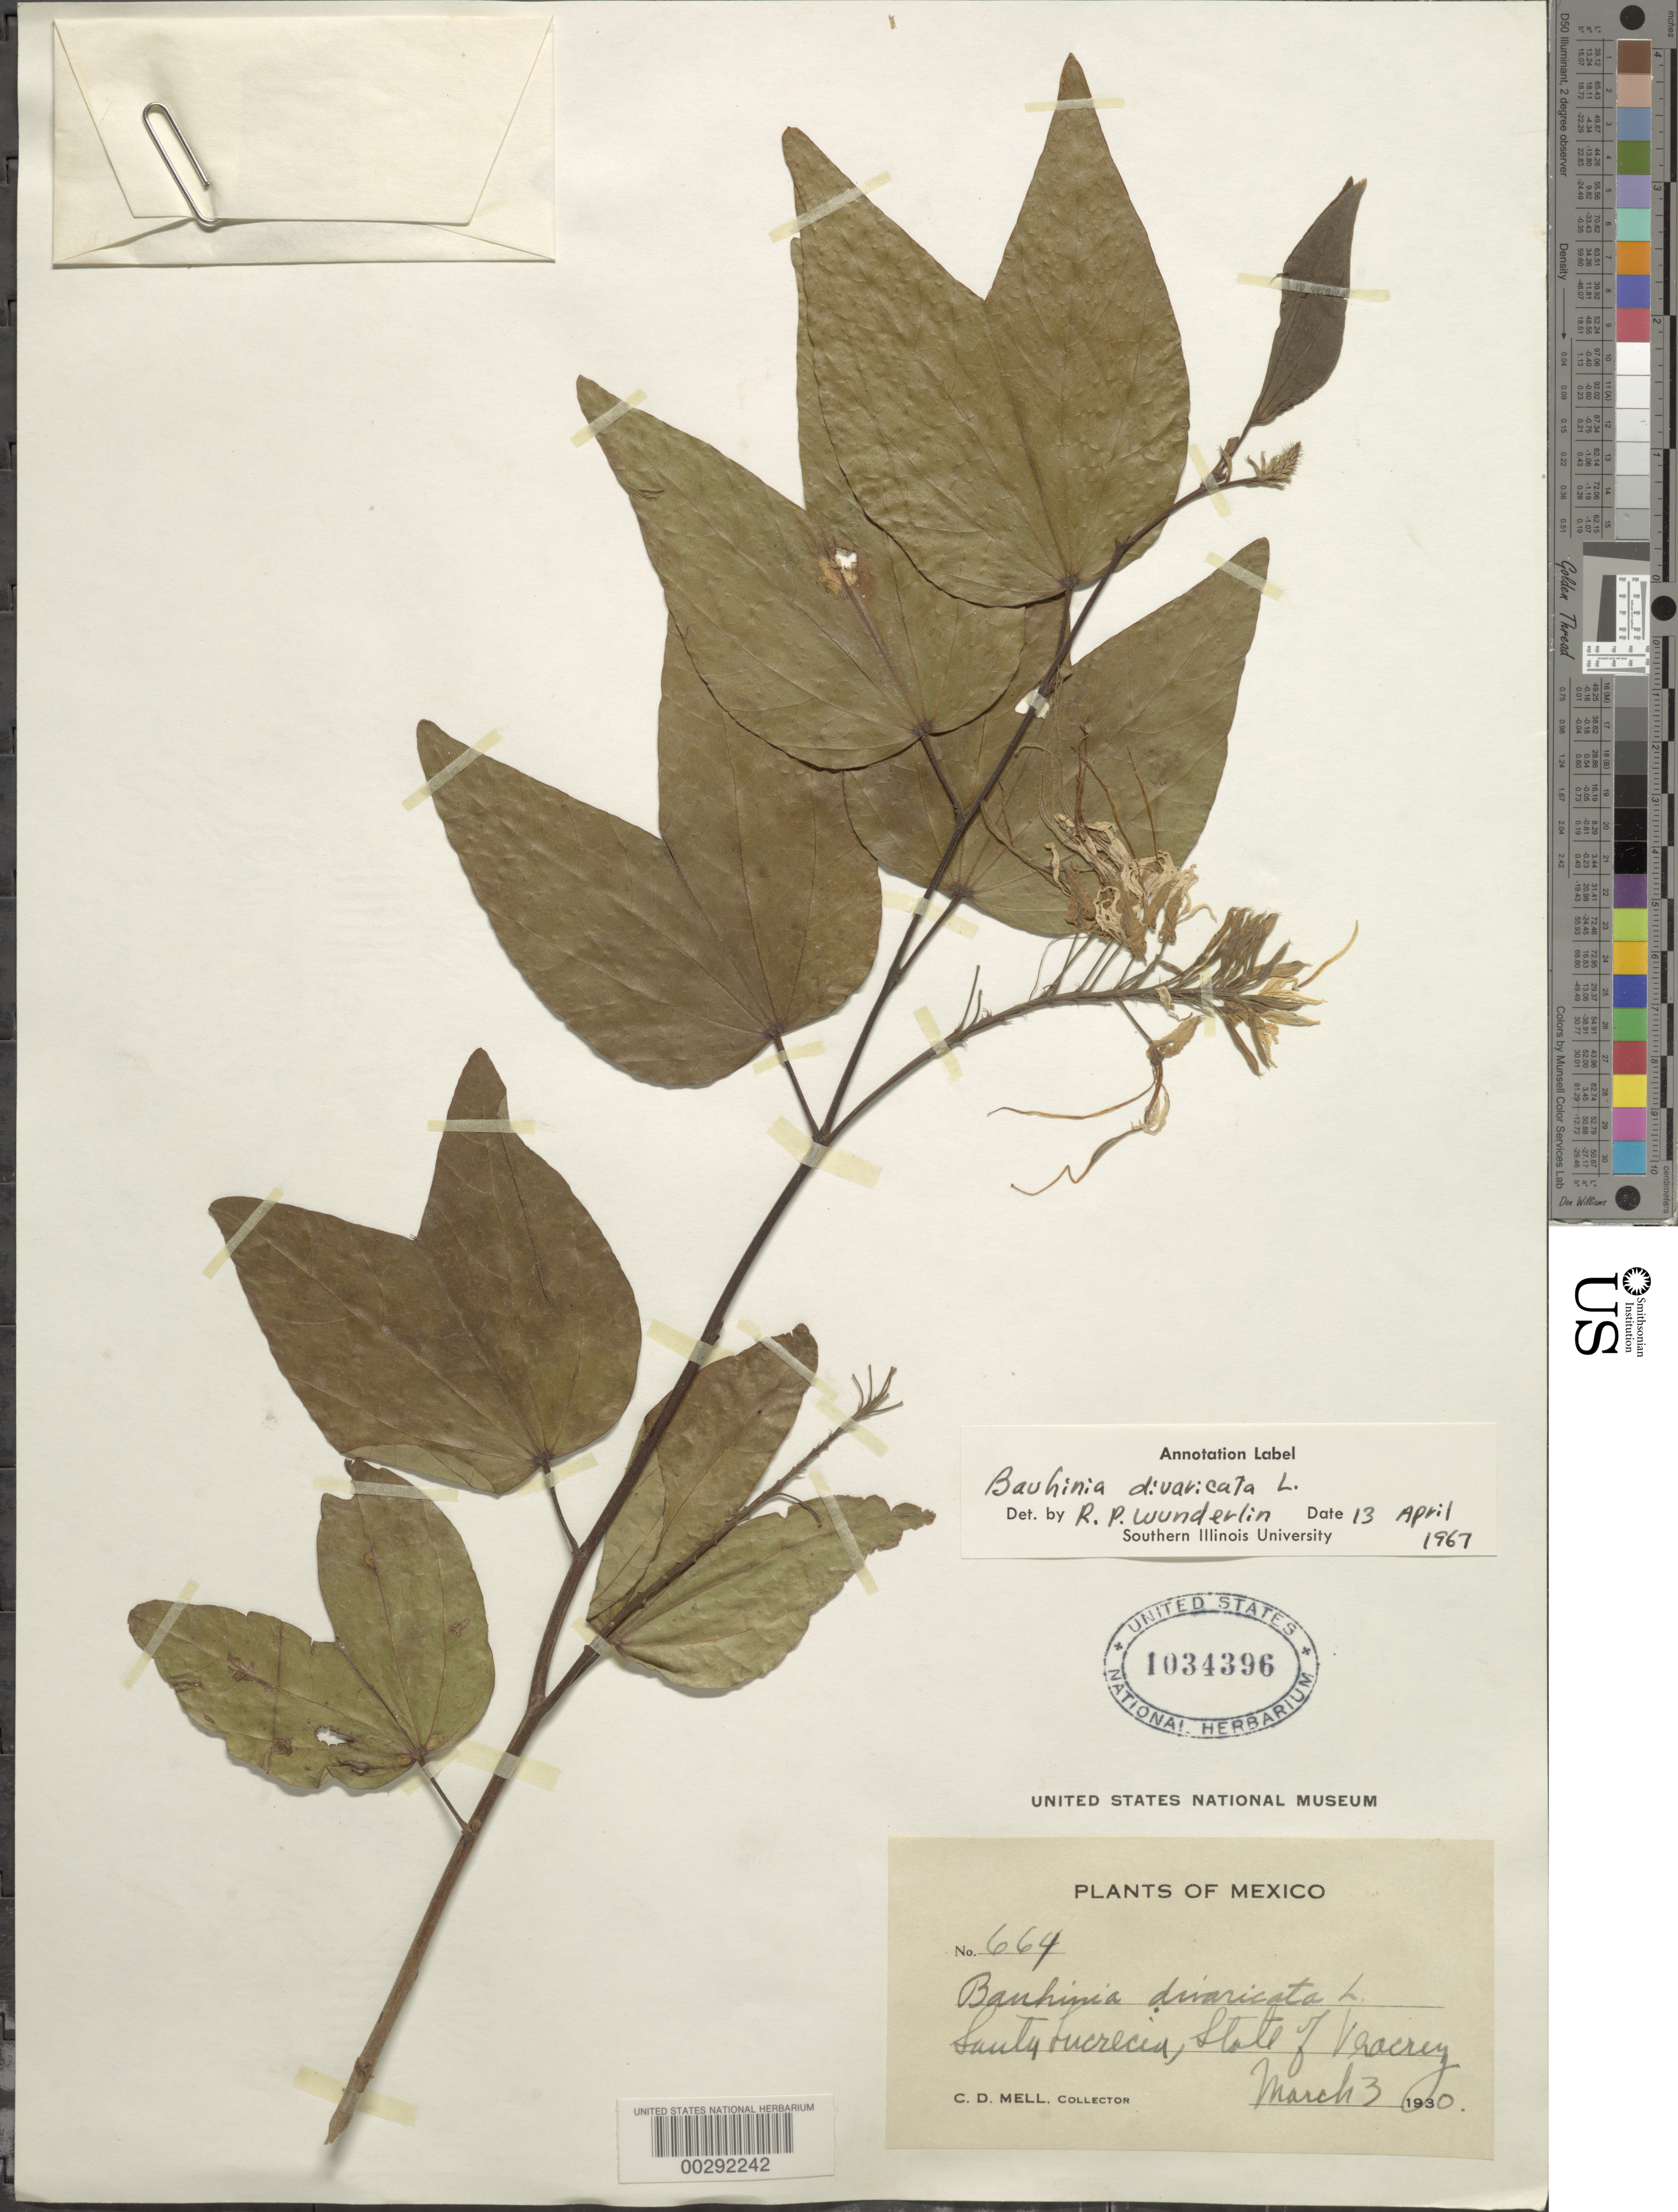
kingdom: Plantae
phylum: Tracheophyta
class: Magnoliopsida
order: Fabales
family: Fabaceae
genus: Bauhinia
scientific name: Bauhinia divaricata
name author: L.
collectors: C. D. Mell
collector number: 664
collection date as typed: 03 Mar 1930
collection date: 1930-03-03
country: Mexico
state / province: Veracruz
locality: Santa lucrecia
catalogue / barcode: US 1034396